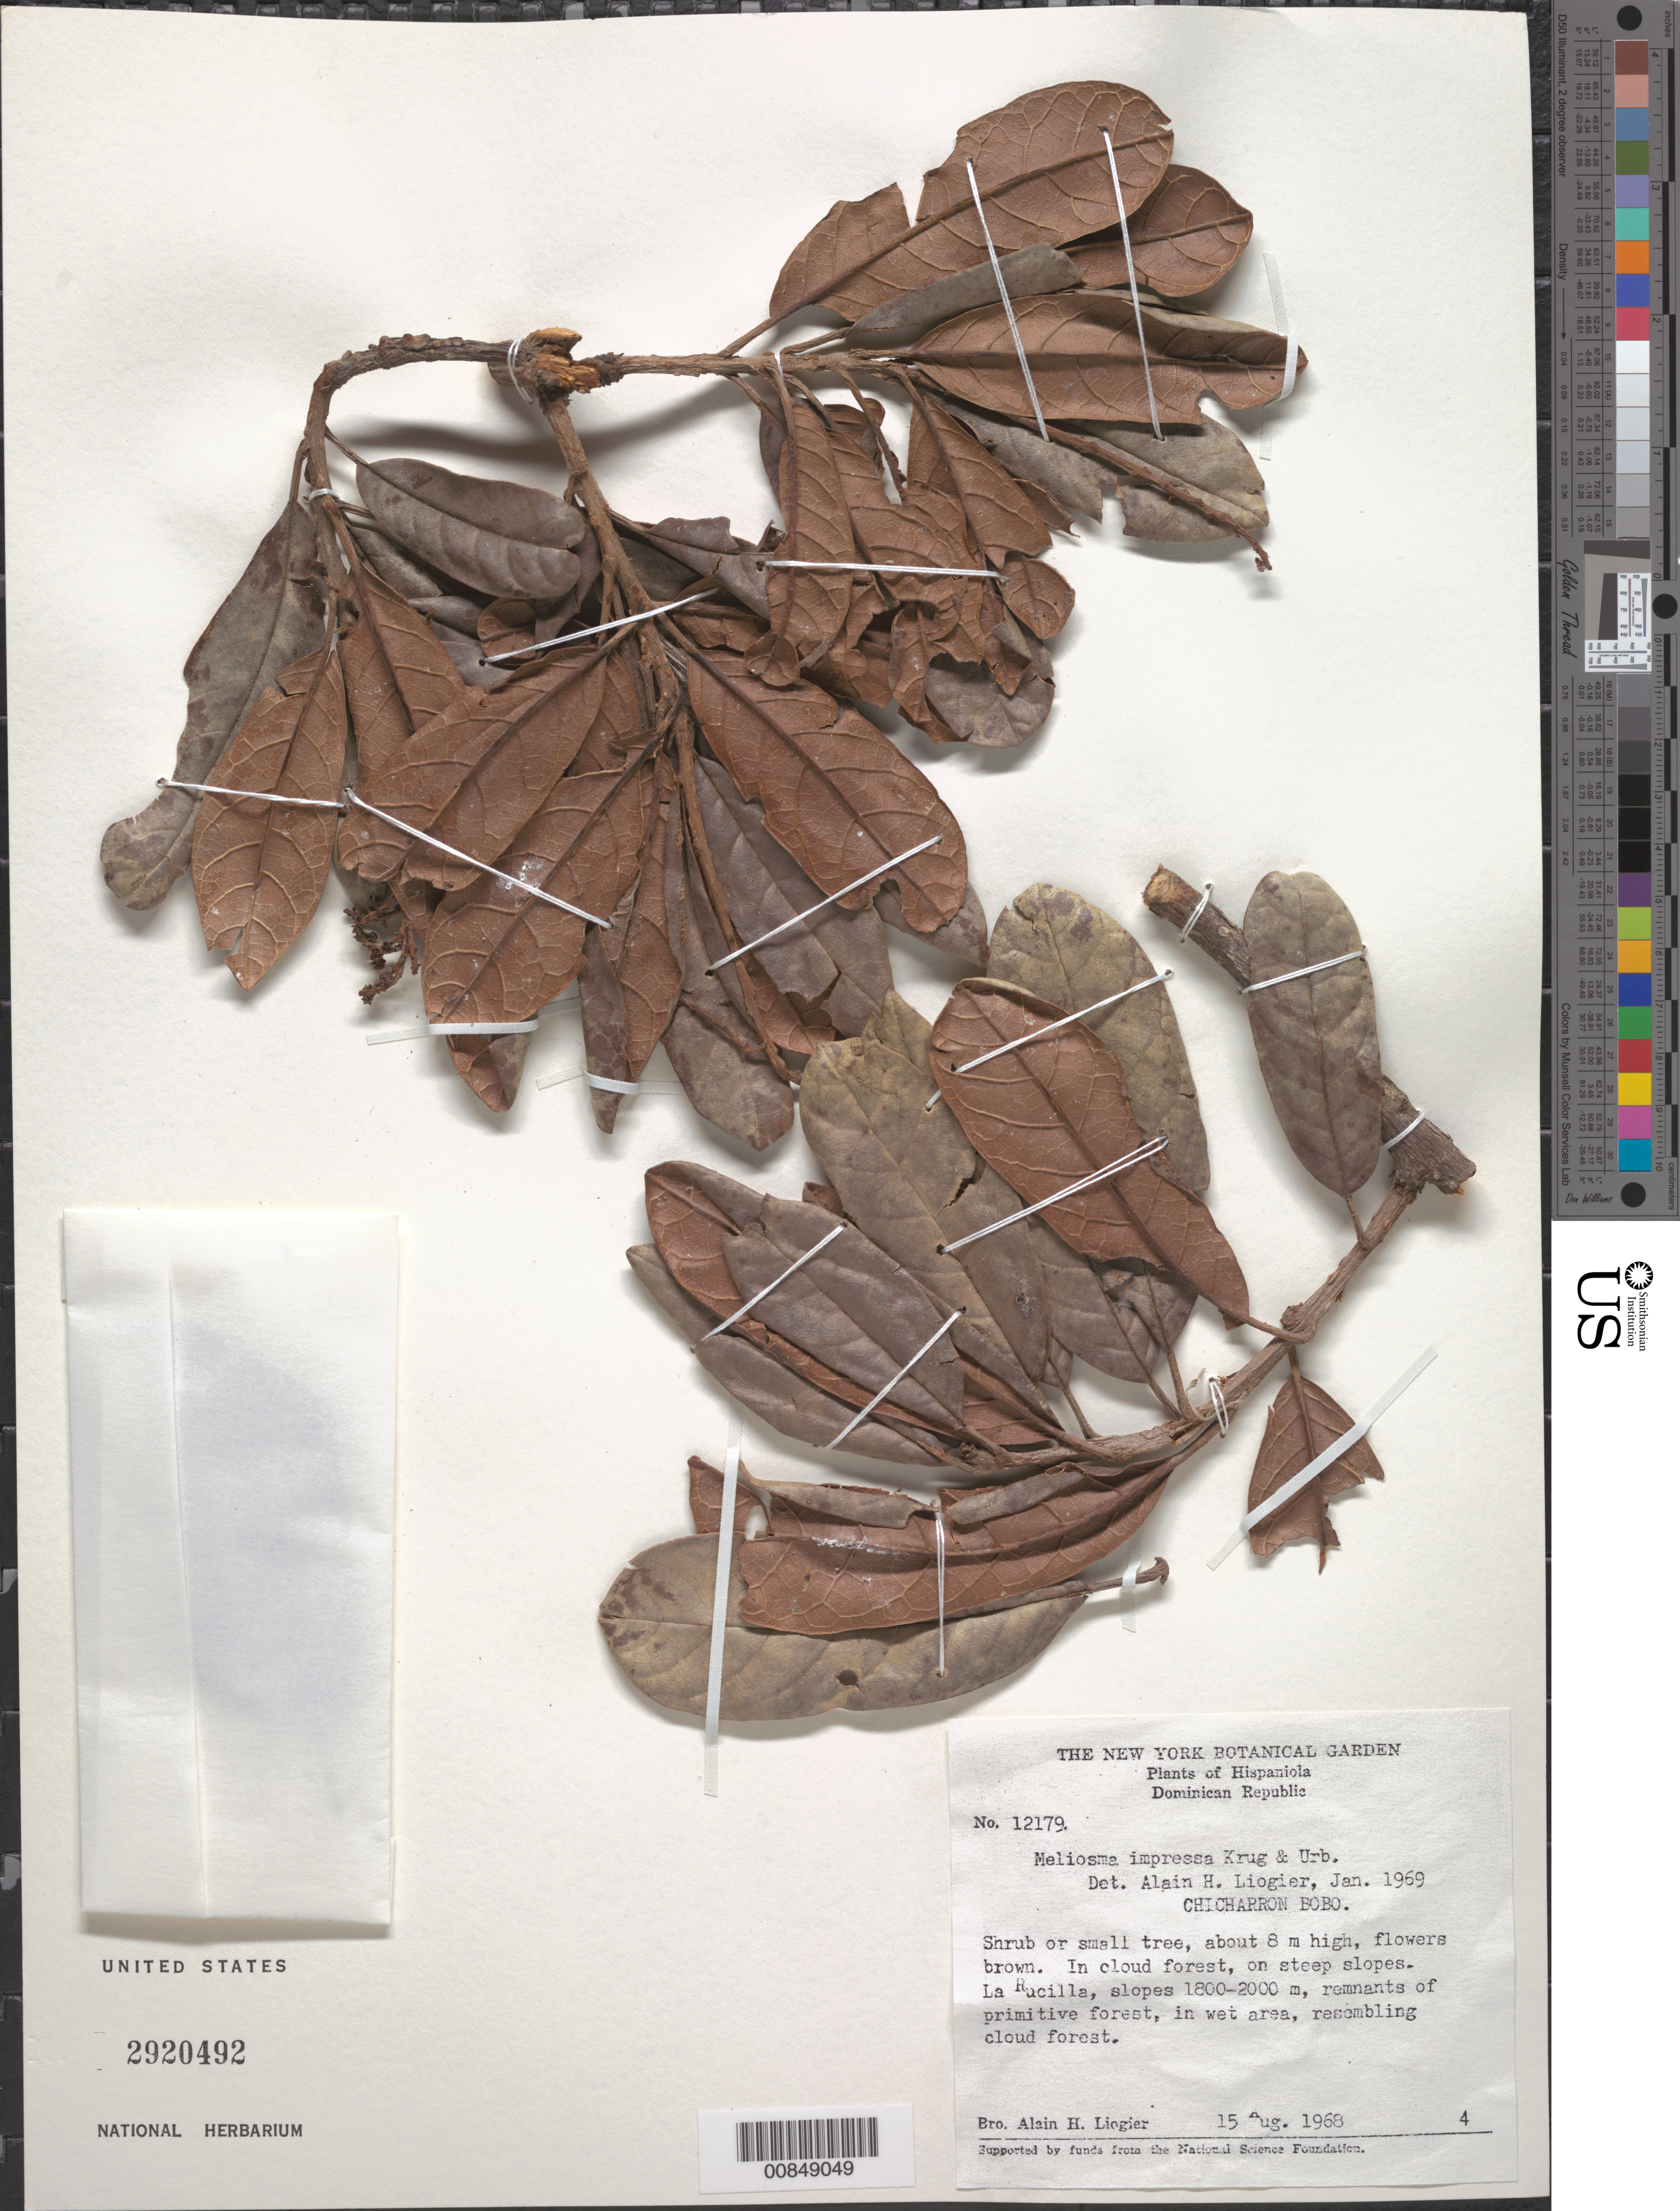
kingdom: Plantae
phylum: Tracheophyta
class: Magnoliopsida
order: Proteales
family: Sabiaceae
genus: Meliosma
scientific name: Meliosma impressa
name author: Krug & Urb.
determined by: Liogier, Alain H.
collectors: A. H. Liogier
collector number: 12179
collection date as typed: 15 Aug 1968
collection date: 1968-08-15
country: Dominican Republic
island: Hispaniola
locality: La Rucilla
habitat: On steep slopes in remnants of primitive forest, in wet area, resembling cloud forest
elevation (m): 1800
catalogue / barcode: US 2920492